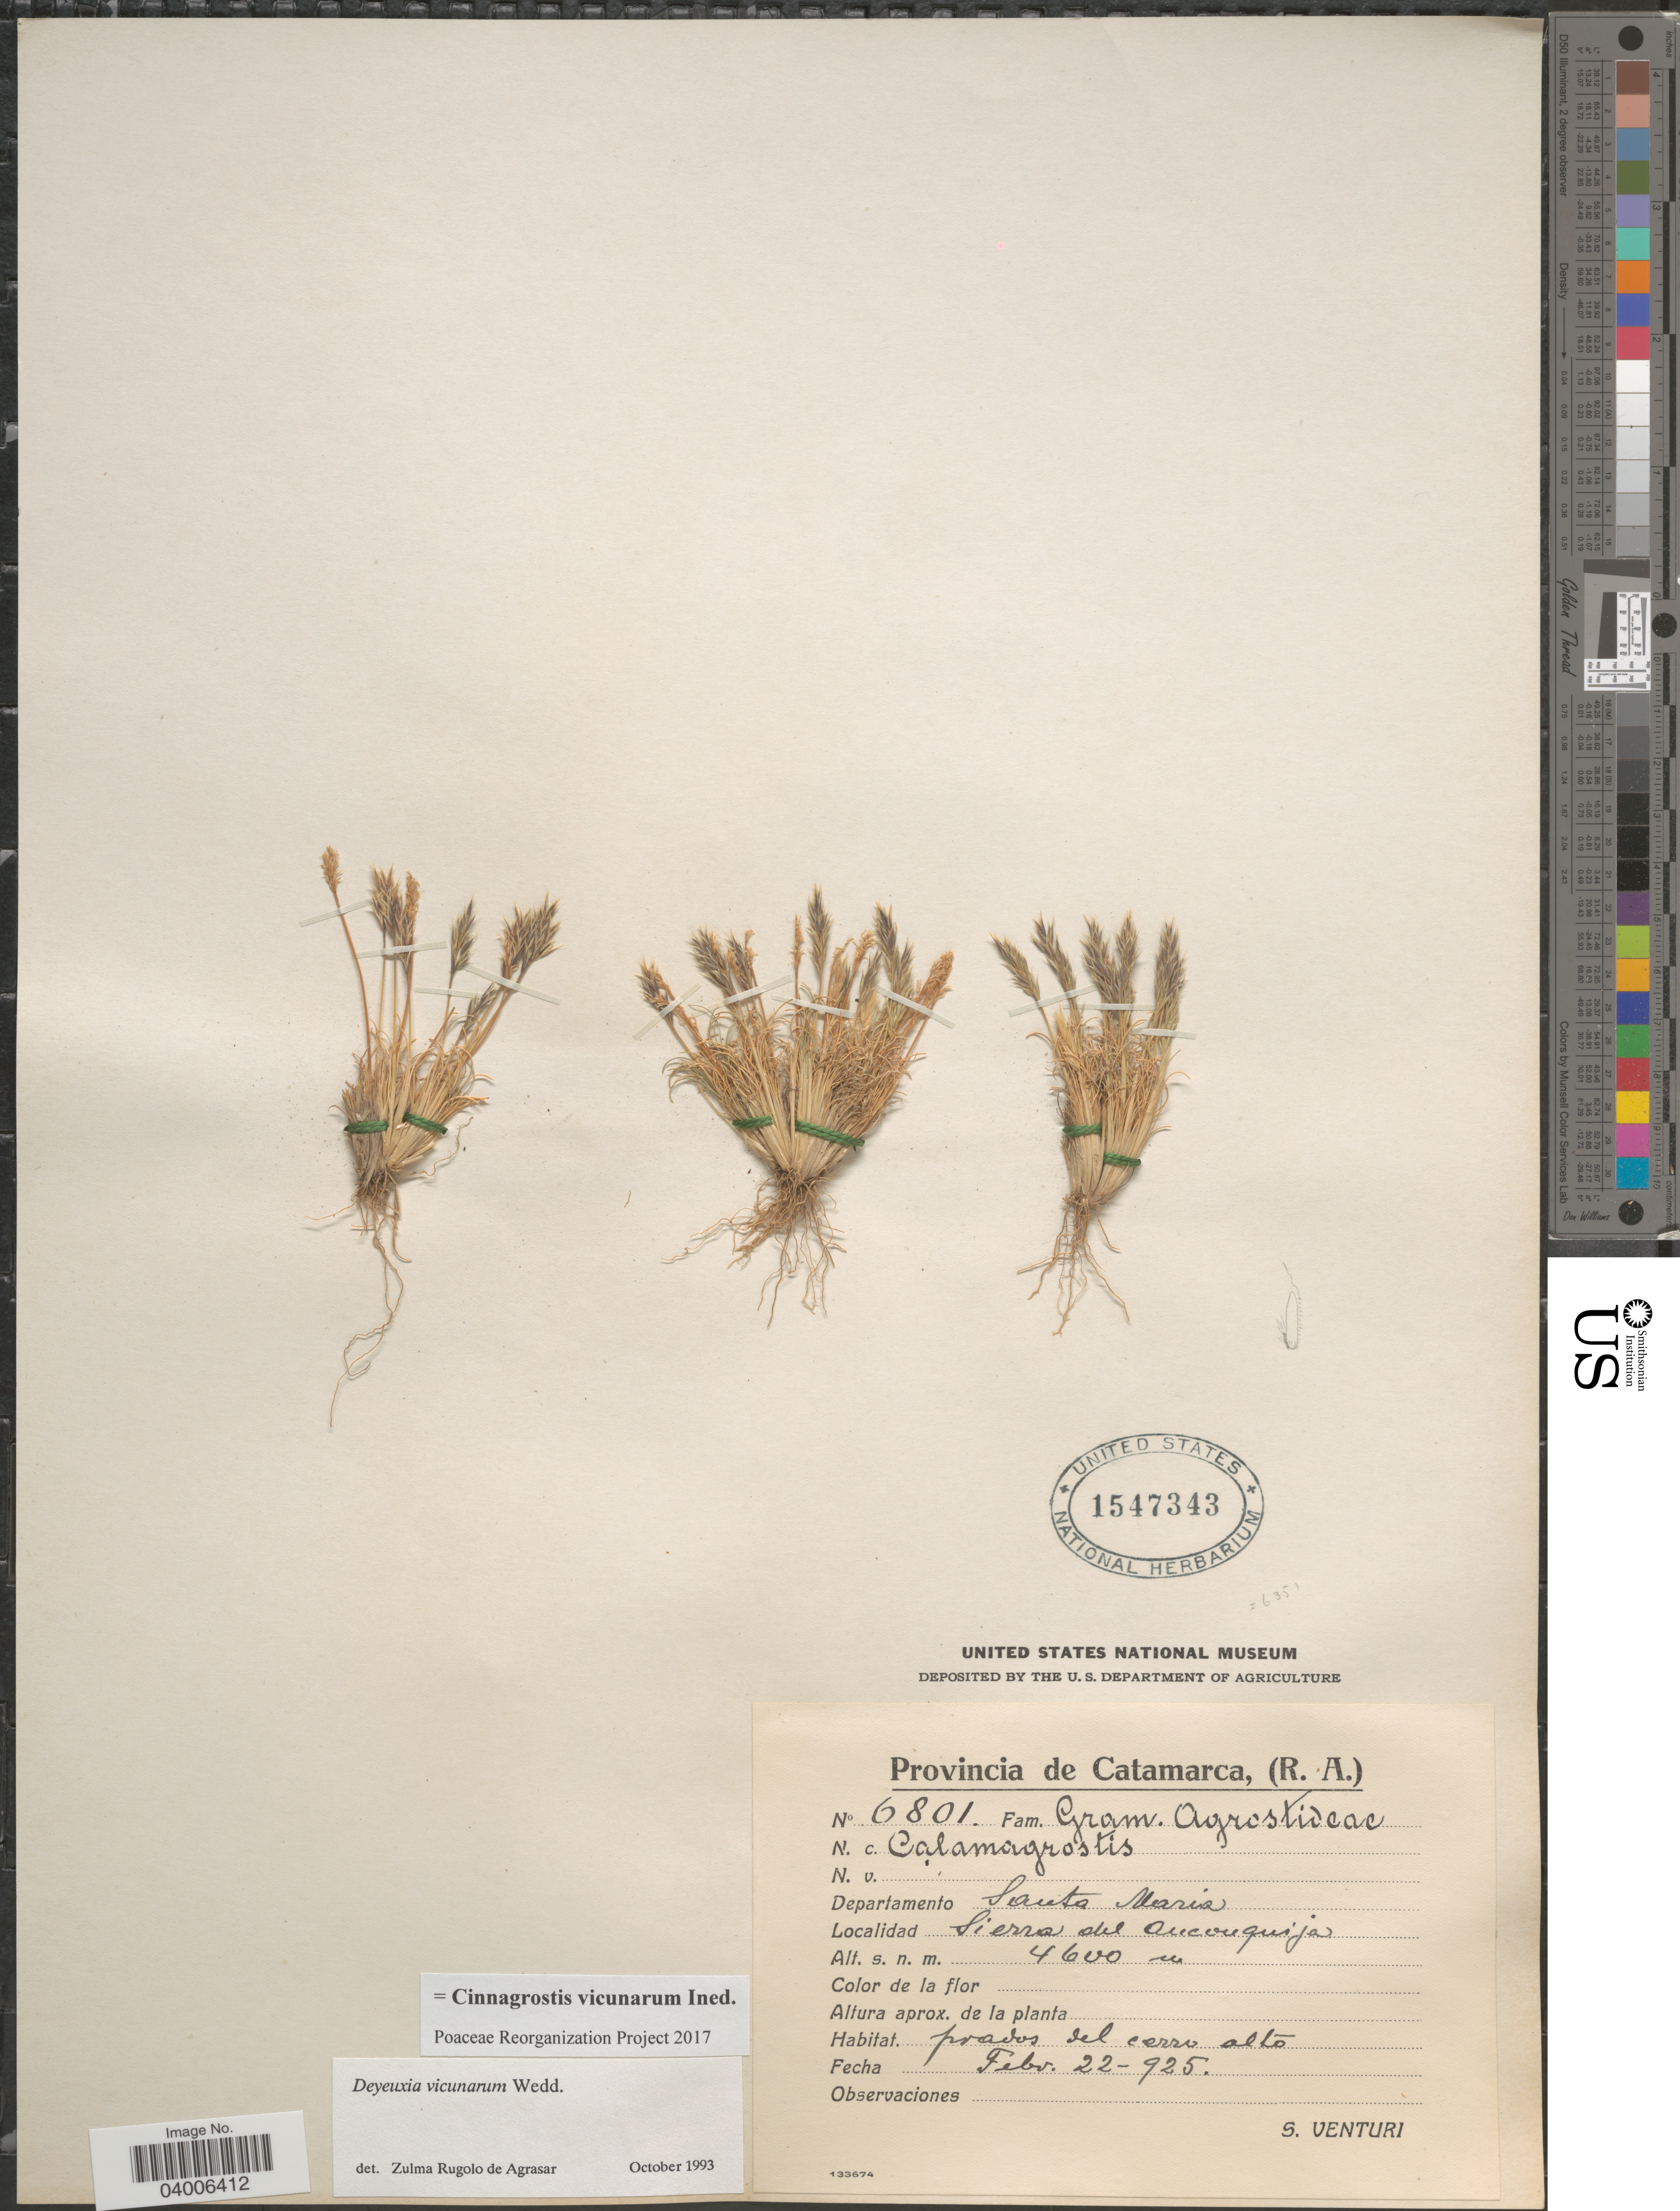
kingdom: Plantae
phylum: Tracheophyta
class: Liliopsida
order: Poales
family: Poaceae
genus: Cinnagrostis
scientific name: Cinnagrostis vicunarum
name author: (Wedd.) P.M. Peterson et al.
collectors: S. Venturi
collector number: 6801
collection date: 1925-02-22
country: Argentina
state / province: Catamarca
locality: Departamento Santa Maria. Sierra del Anconquija.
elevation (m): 4600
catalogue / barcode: US 1547343